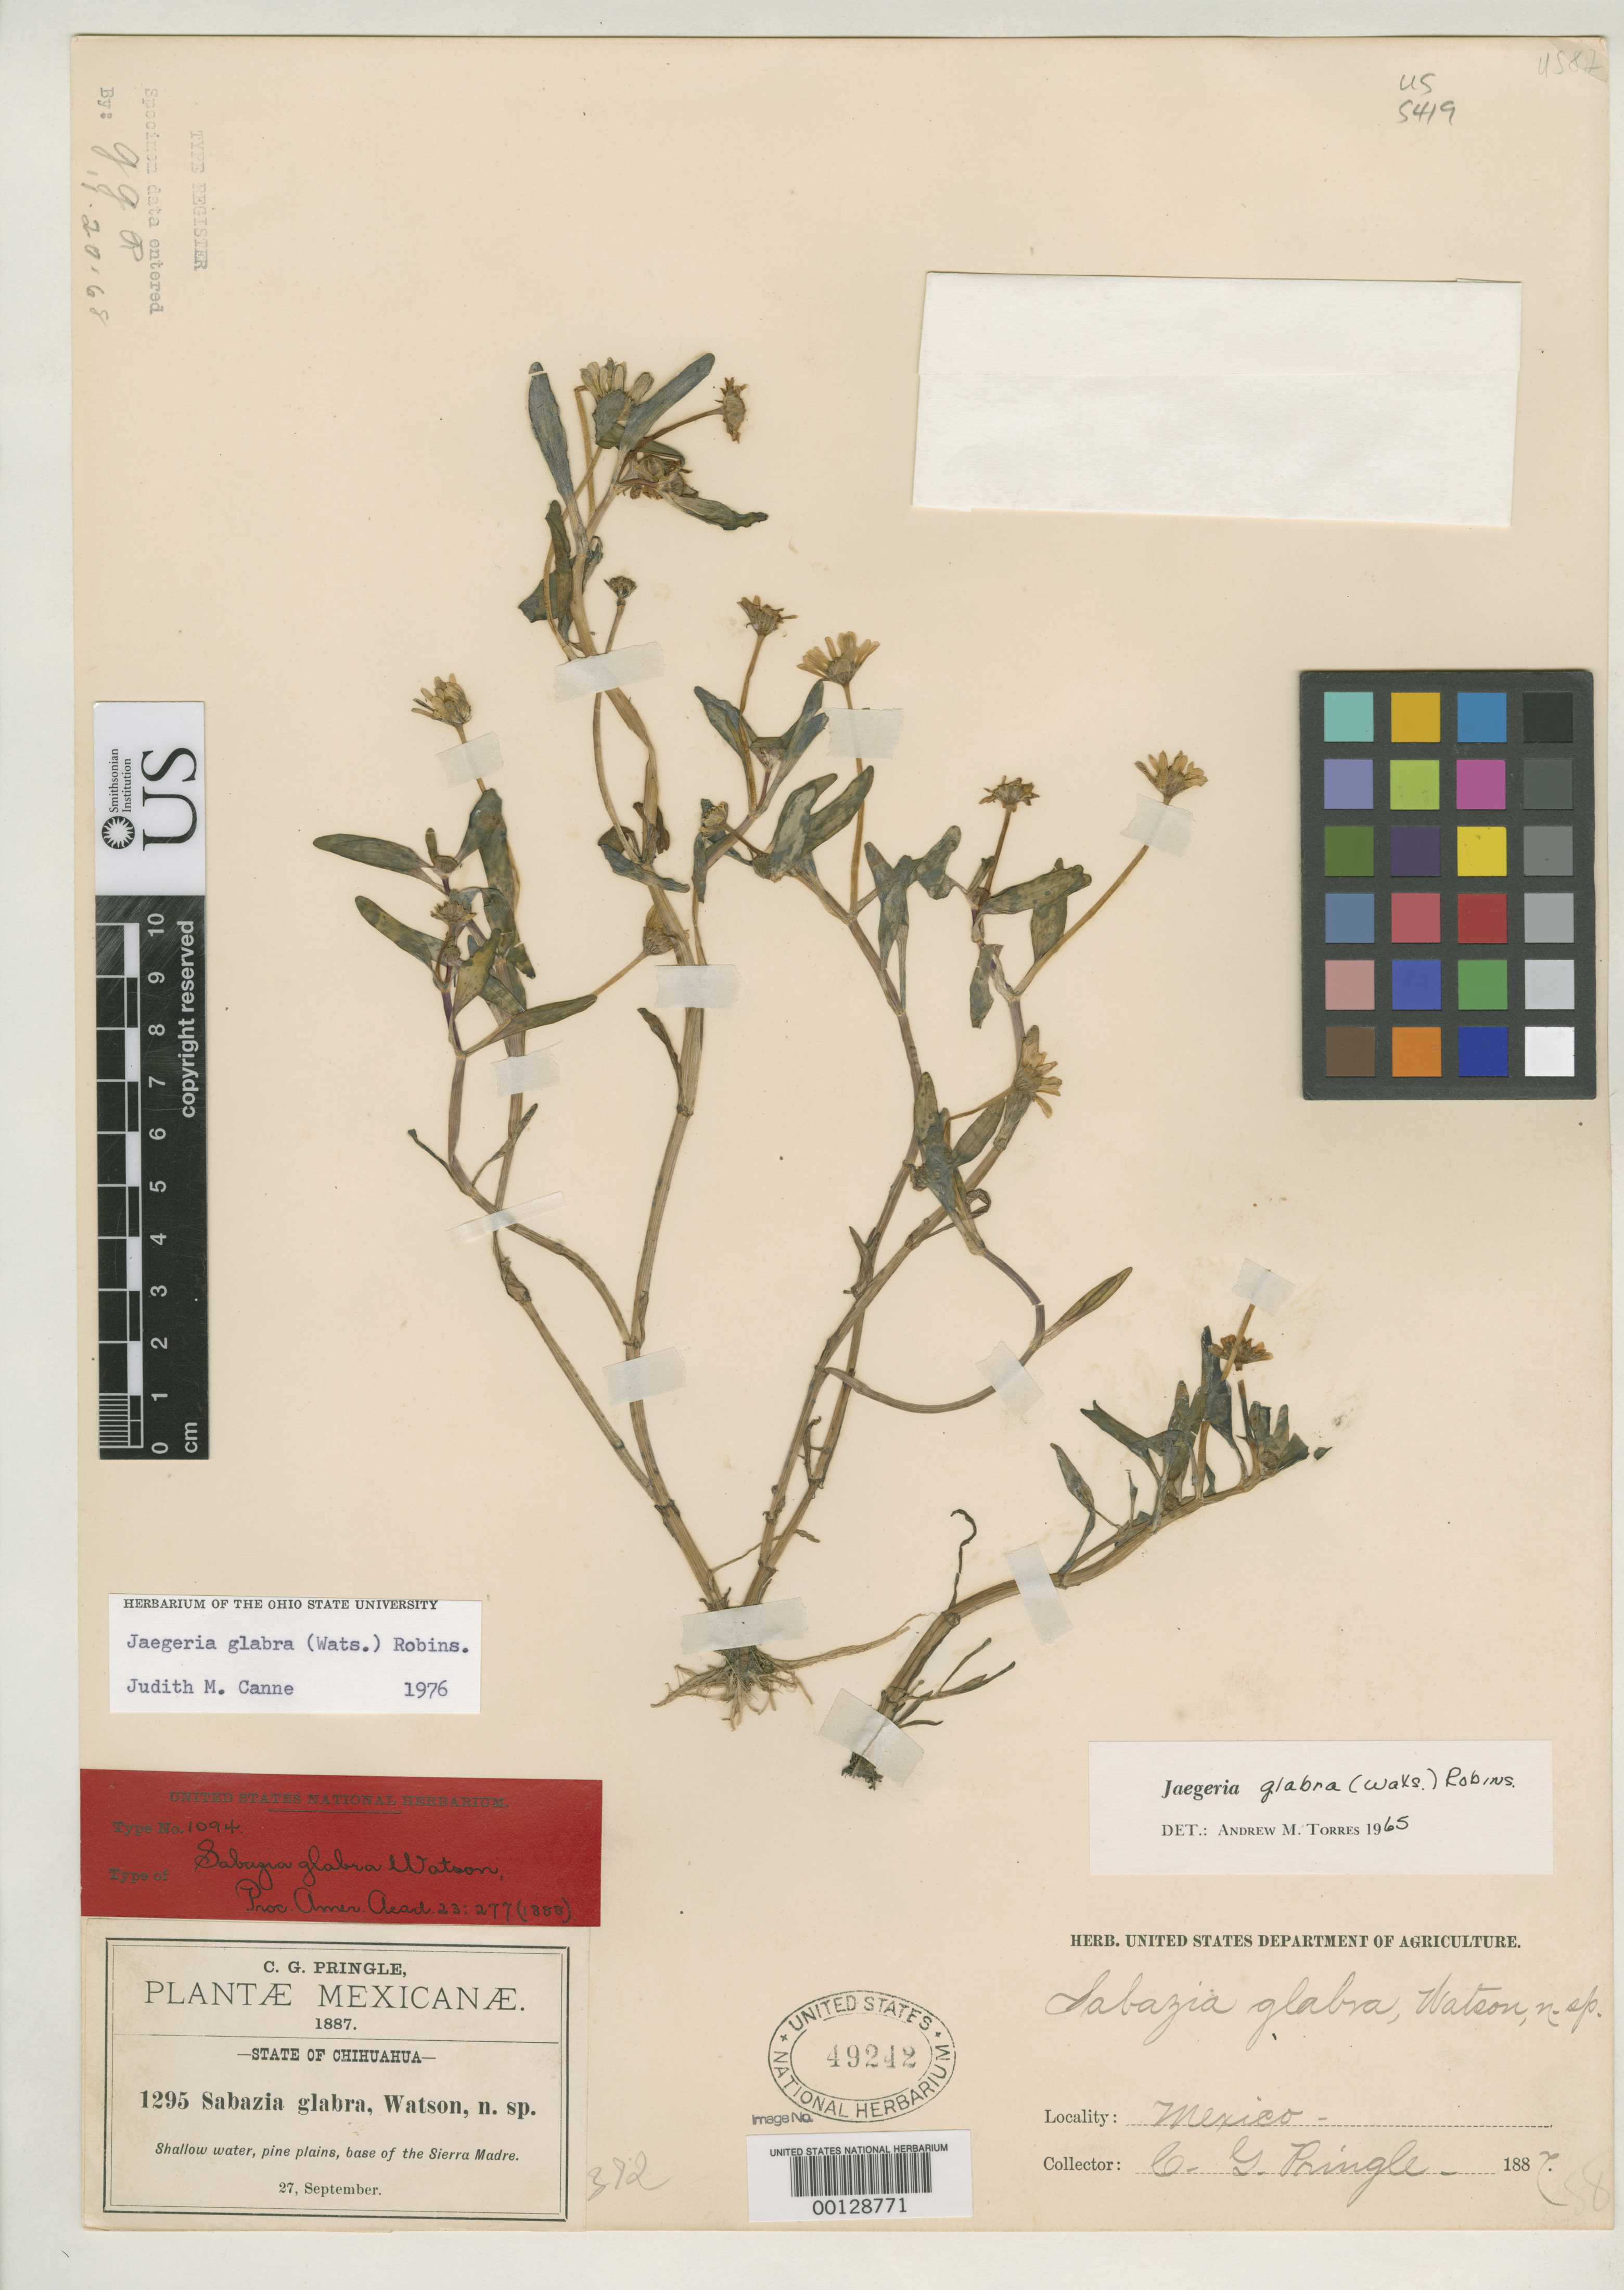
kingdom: Plantae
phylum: Tracheophyta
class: Magnoliopsida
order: Asterales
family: Asteraceae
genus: Sabazia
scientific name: Sabazia glabra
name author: S. Watson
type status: Type Collection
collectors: C. G. Pringle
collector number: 1295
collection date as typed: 27 Sep 1887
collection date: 1887-09-27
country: Mexico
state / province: Chihuahua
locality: Sierra Madre.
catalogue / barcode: US 49242